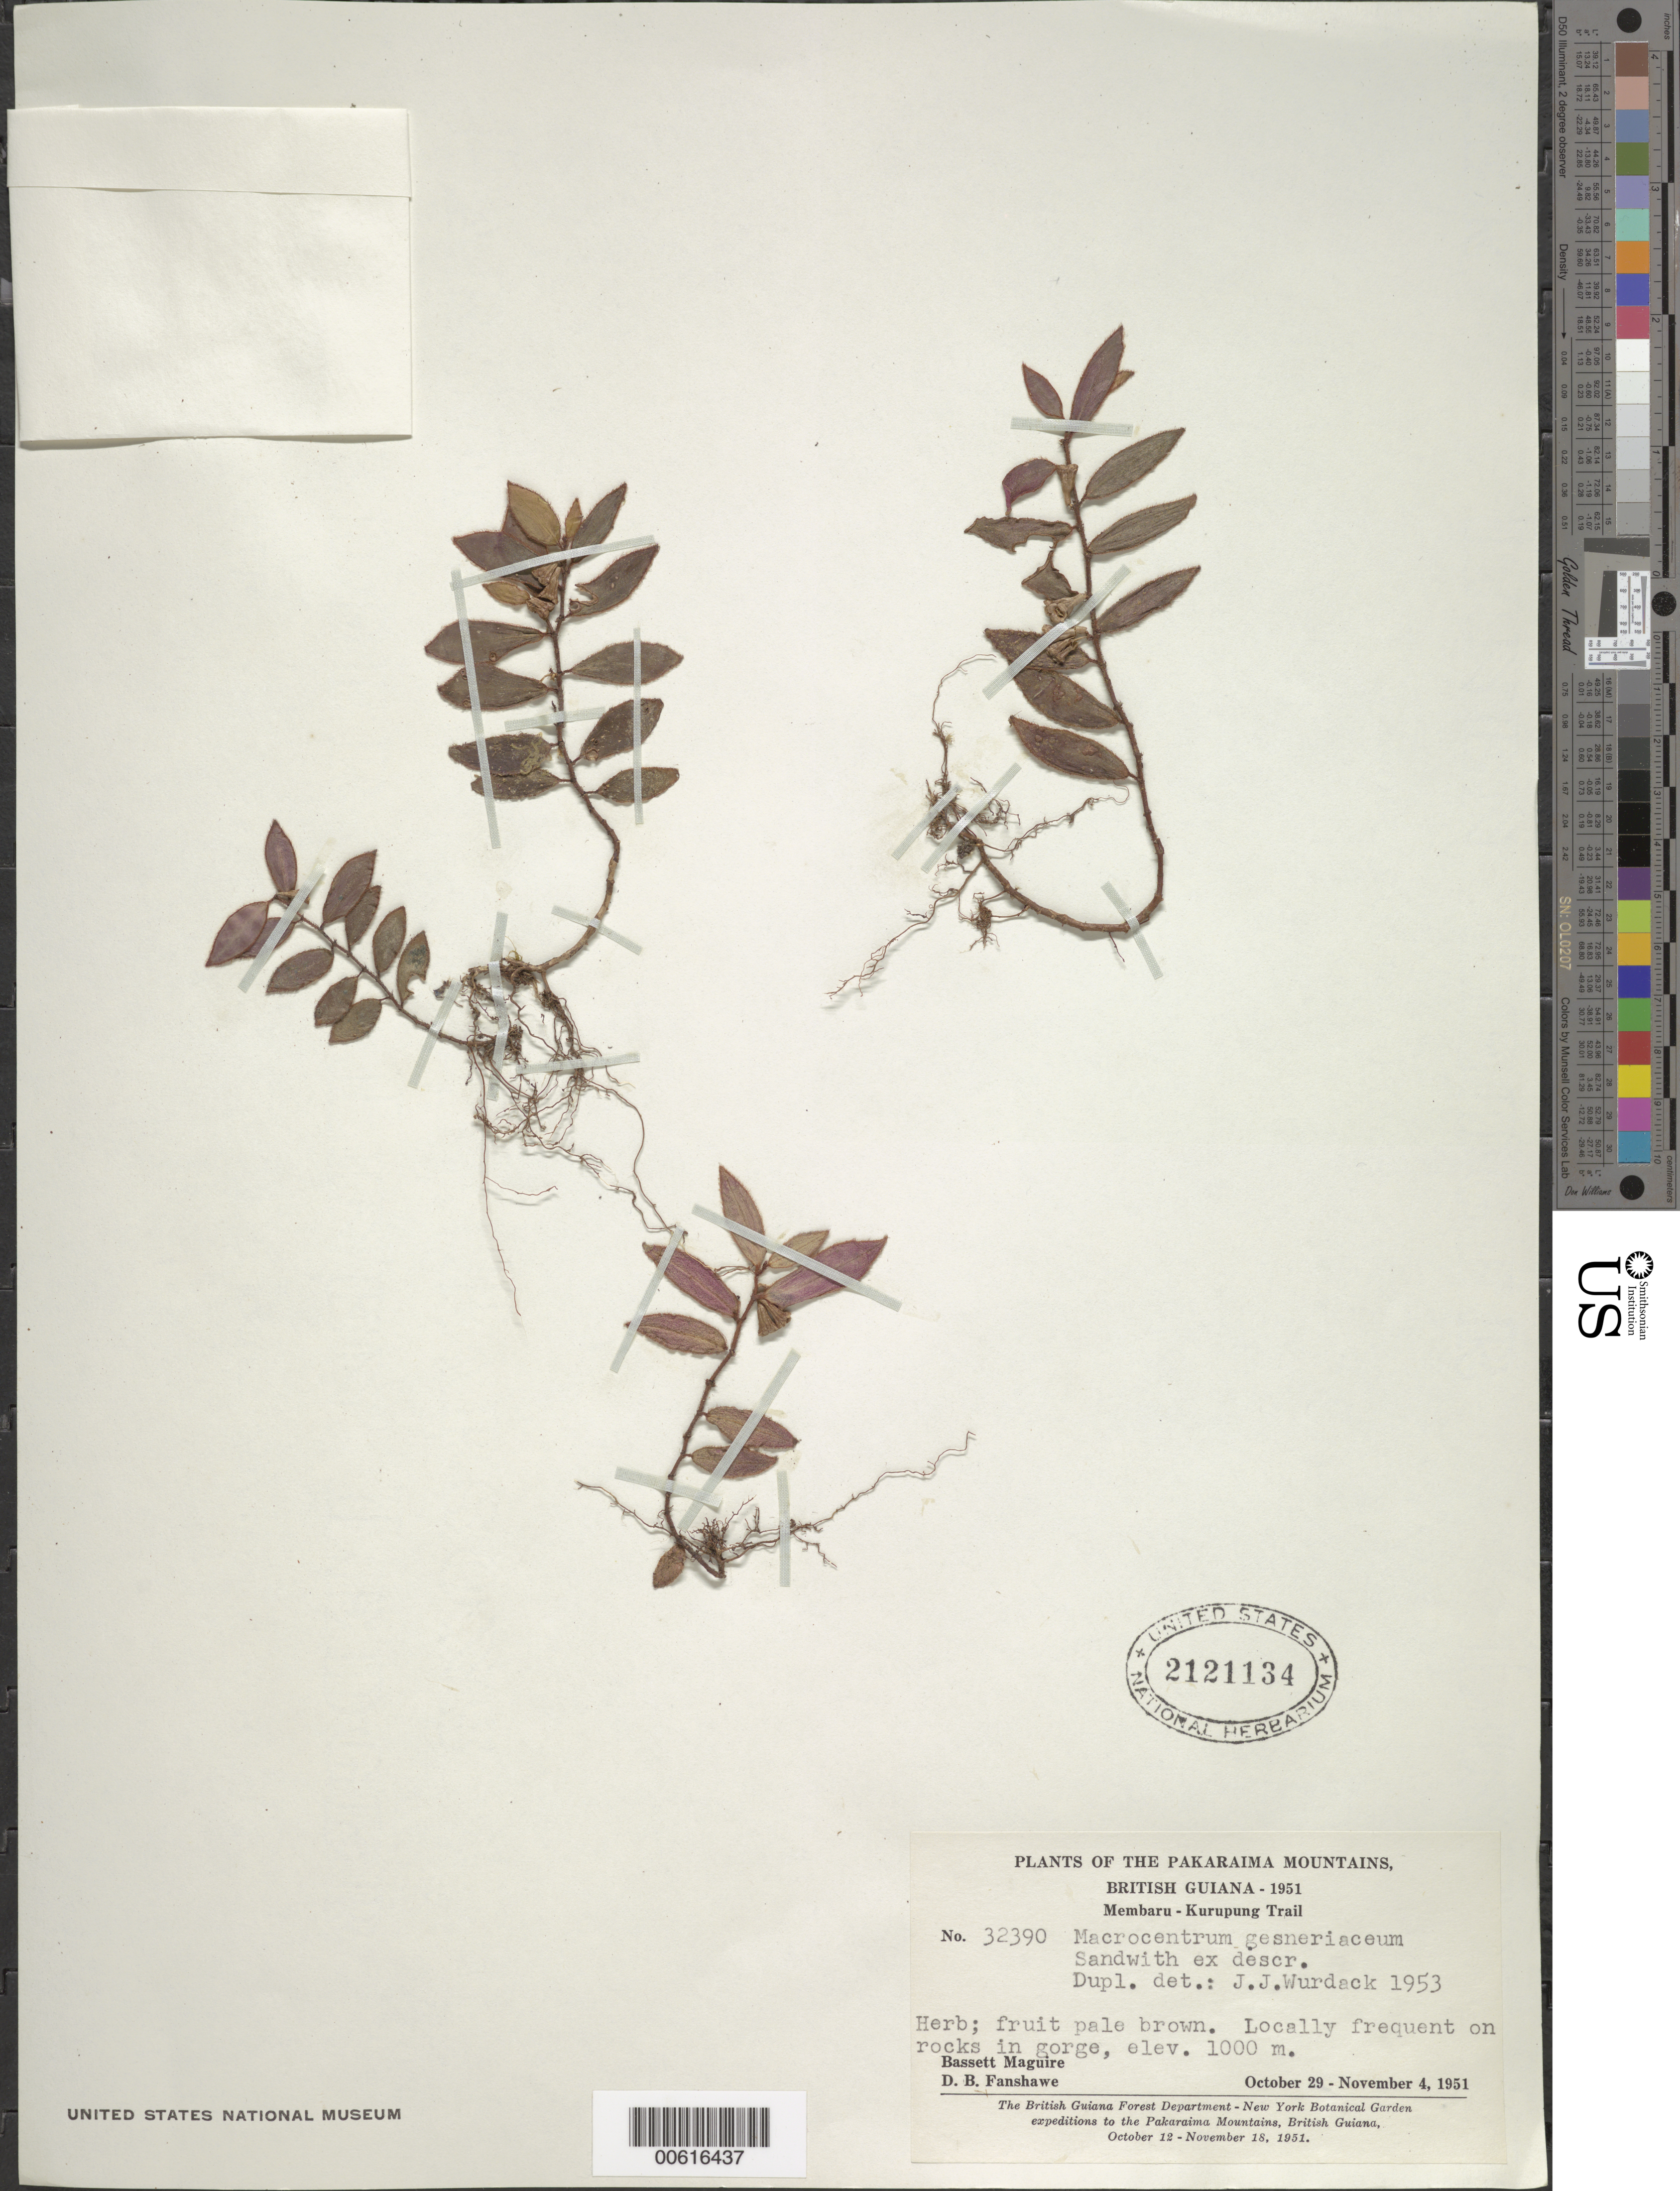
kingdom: Plantae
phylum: Tracheophyta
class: Magnoliopsida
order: Myrtales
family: Melastomataceae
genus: Macrocentrum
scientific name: Macrocentrum gesneriaceum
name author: Sandwith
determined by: Wurdack, John J., (US), US (UNITED STATES)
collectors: B. Maguire & D. B. Fanshawe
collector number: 32390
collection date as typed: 29-Oct-51 to 4-Nov-51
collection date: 1951-10-29/1951-11-04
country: Guyana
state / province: Cuyuni-Mazaruni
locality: Membaru-Kurupung Trail, Pakaraima Mts.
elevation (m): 1000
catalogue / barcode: US 2121134